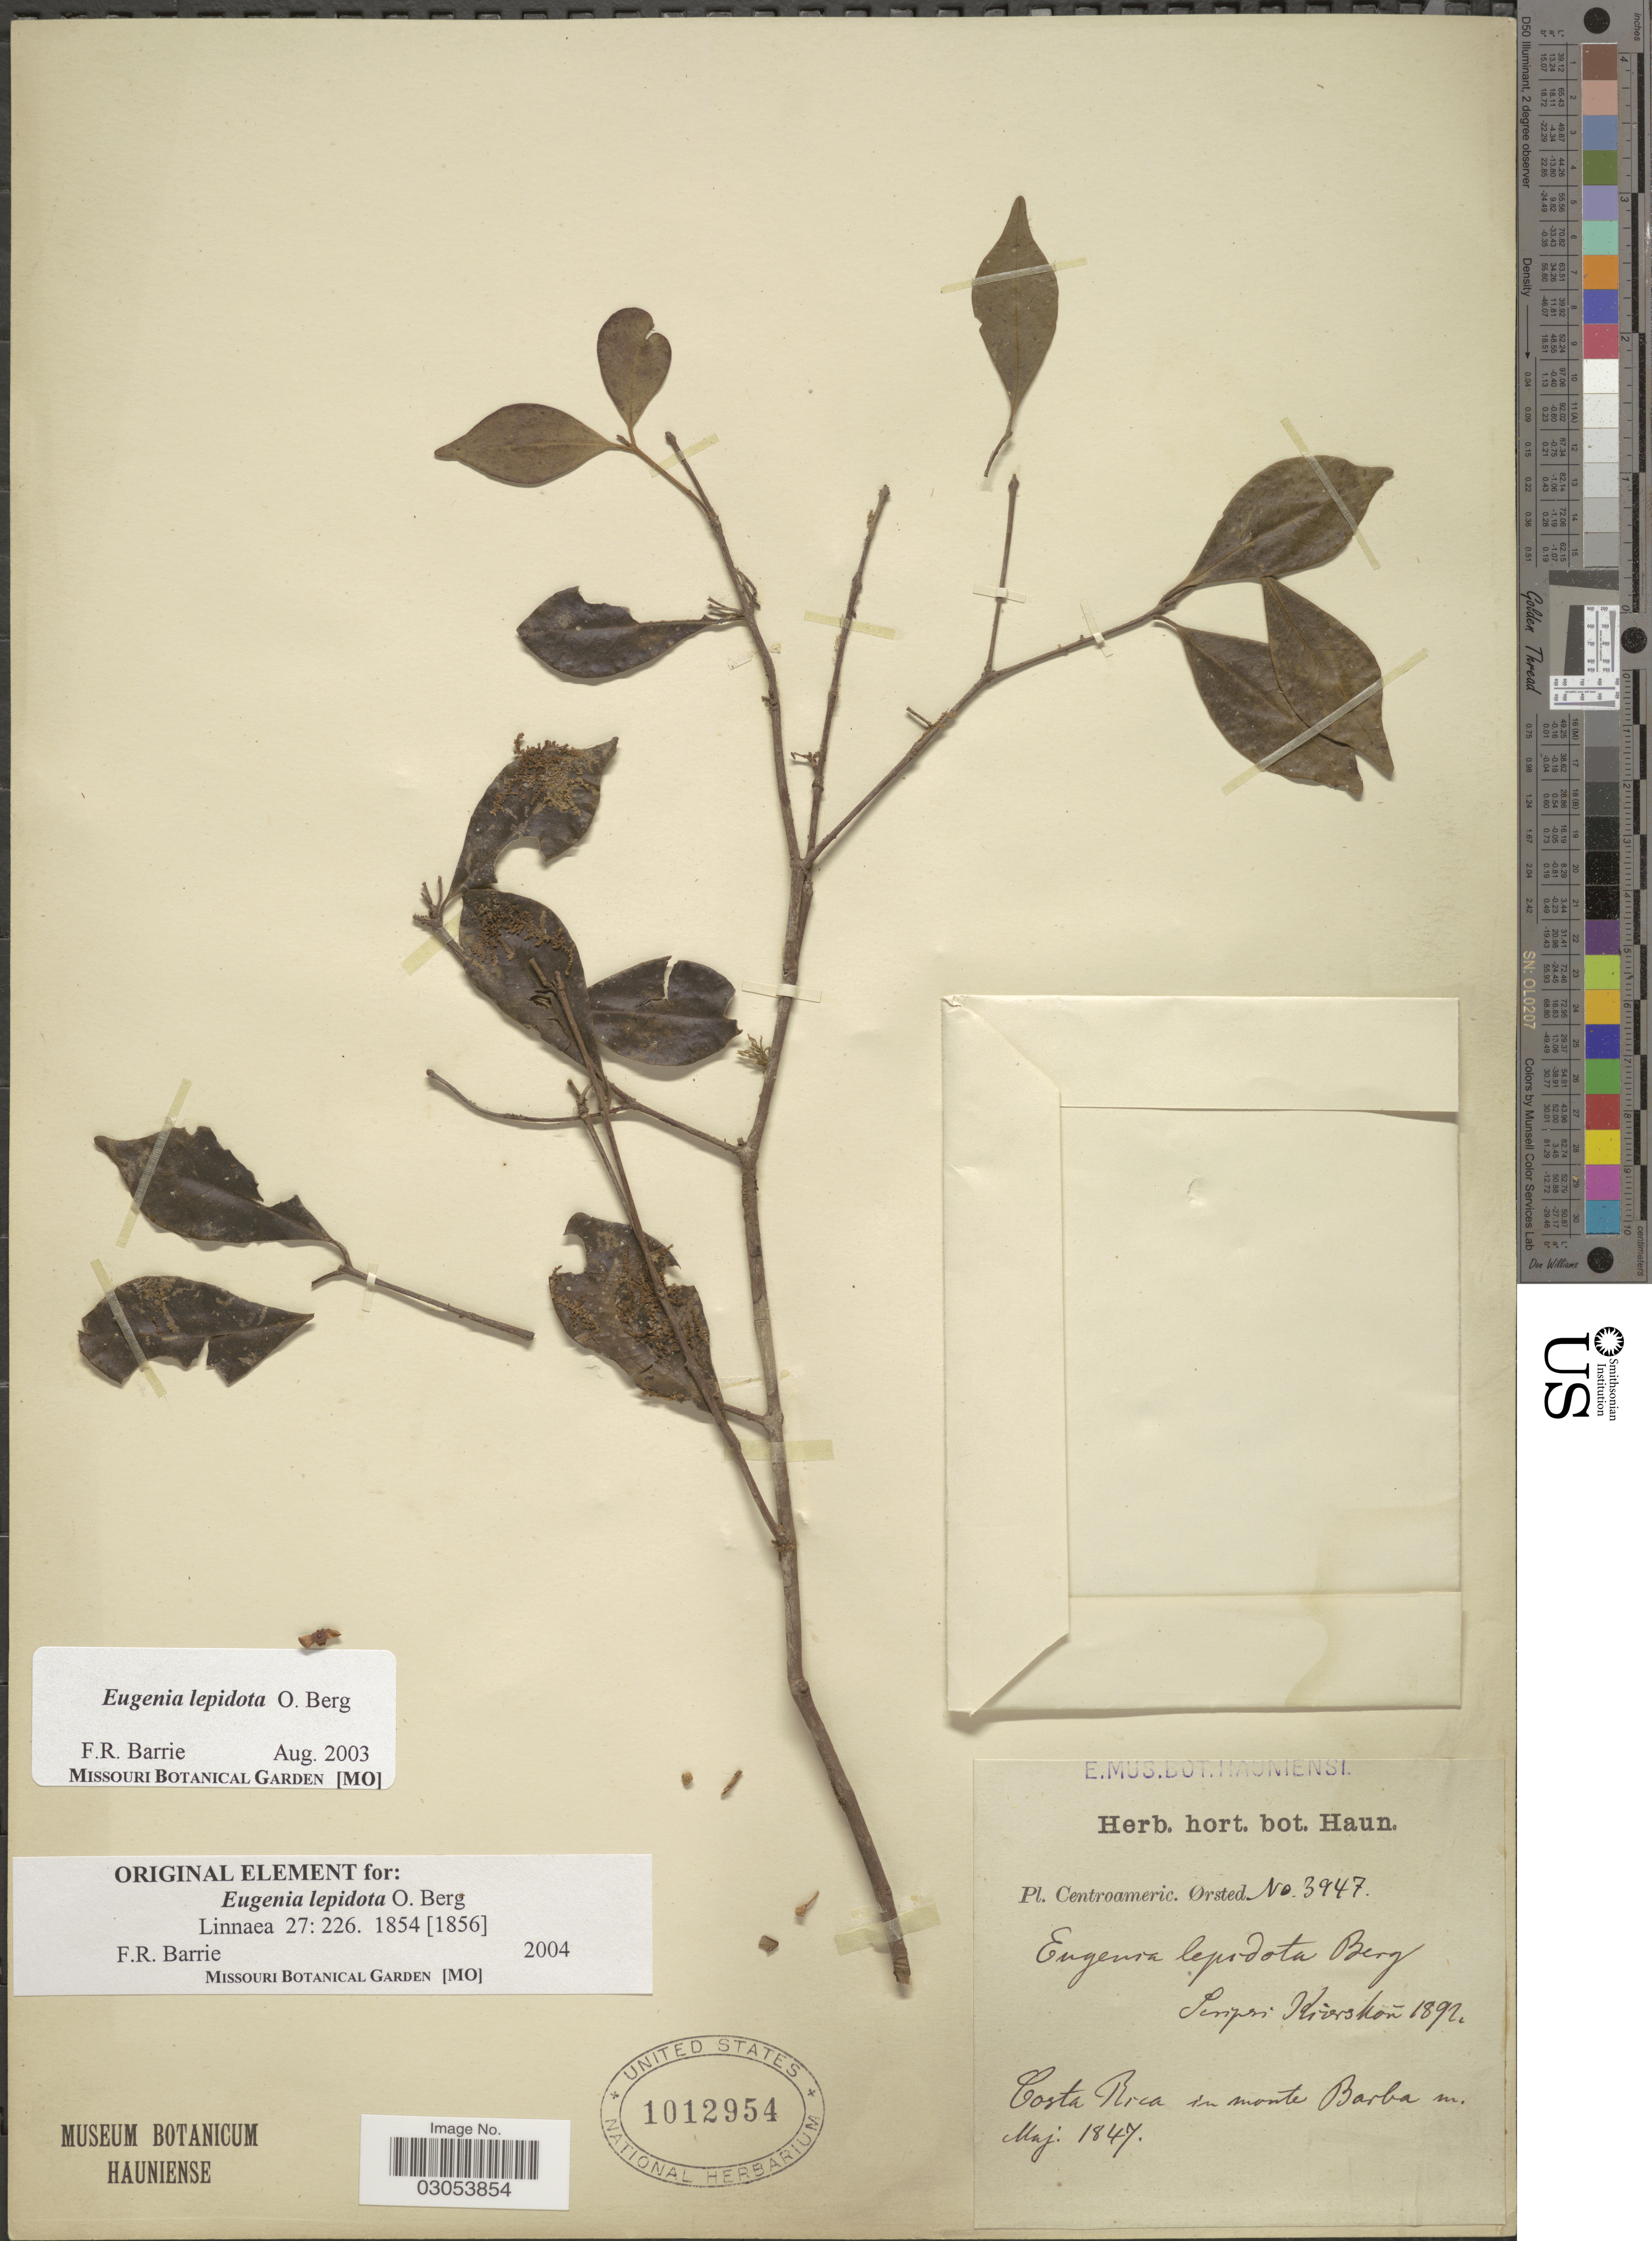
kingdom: Plantae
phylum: Tracheophyta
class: Magnoliopsida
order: Myrtales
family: Myrtaceae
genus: Eugenia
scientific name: Eugenia lepidota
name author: O. Berg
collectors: Ørsted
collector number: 3947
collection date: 1847-05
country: Costa Rica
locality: Centroameric., in monte Barba.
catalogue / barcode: US 1012954